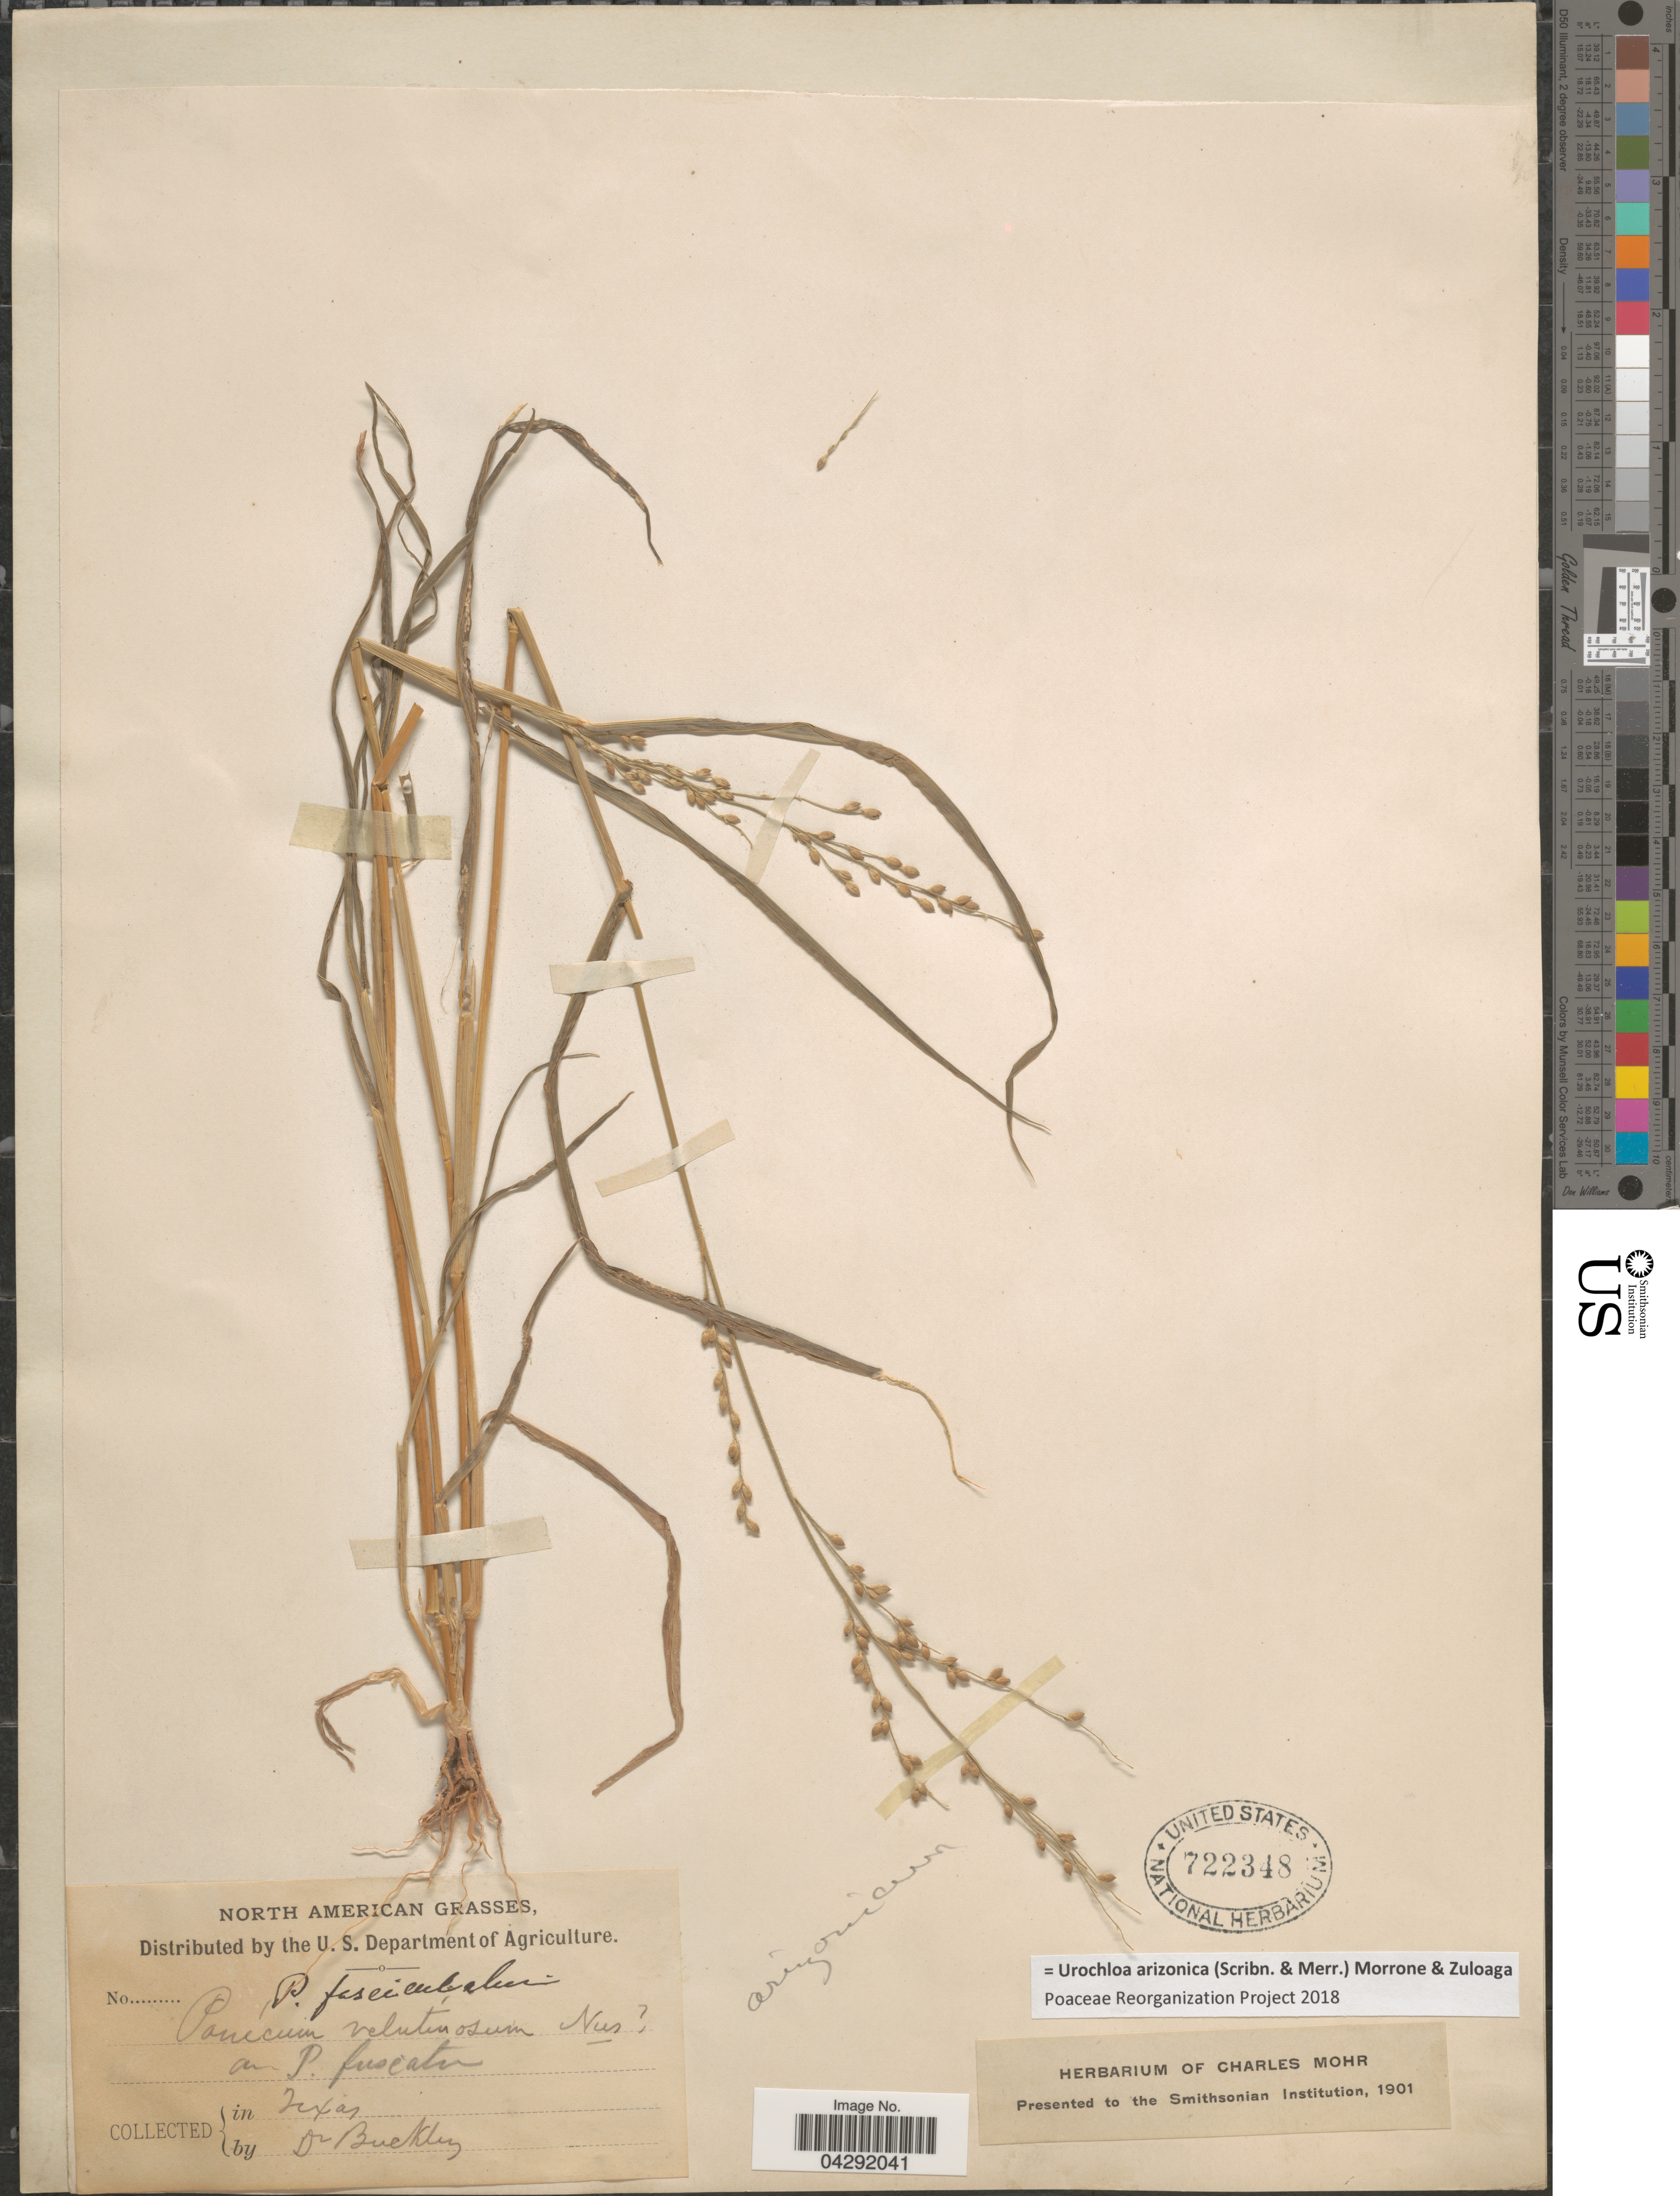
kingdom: Plantae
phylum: Tracheophyta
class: Liliopsida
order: Poales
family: Poaceae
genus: Urochloa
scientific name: Urochloa arizonica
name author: (Scribn. & Merr.) Morrone & Zuloaga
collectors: -- Buckley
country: United States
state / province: Texas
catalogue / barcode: US 722348